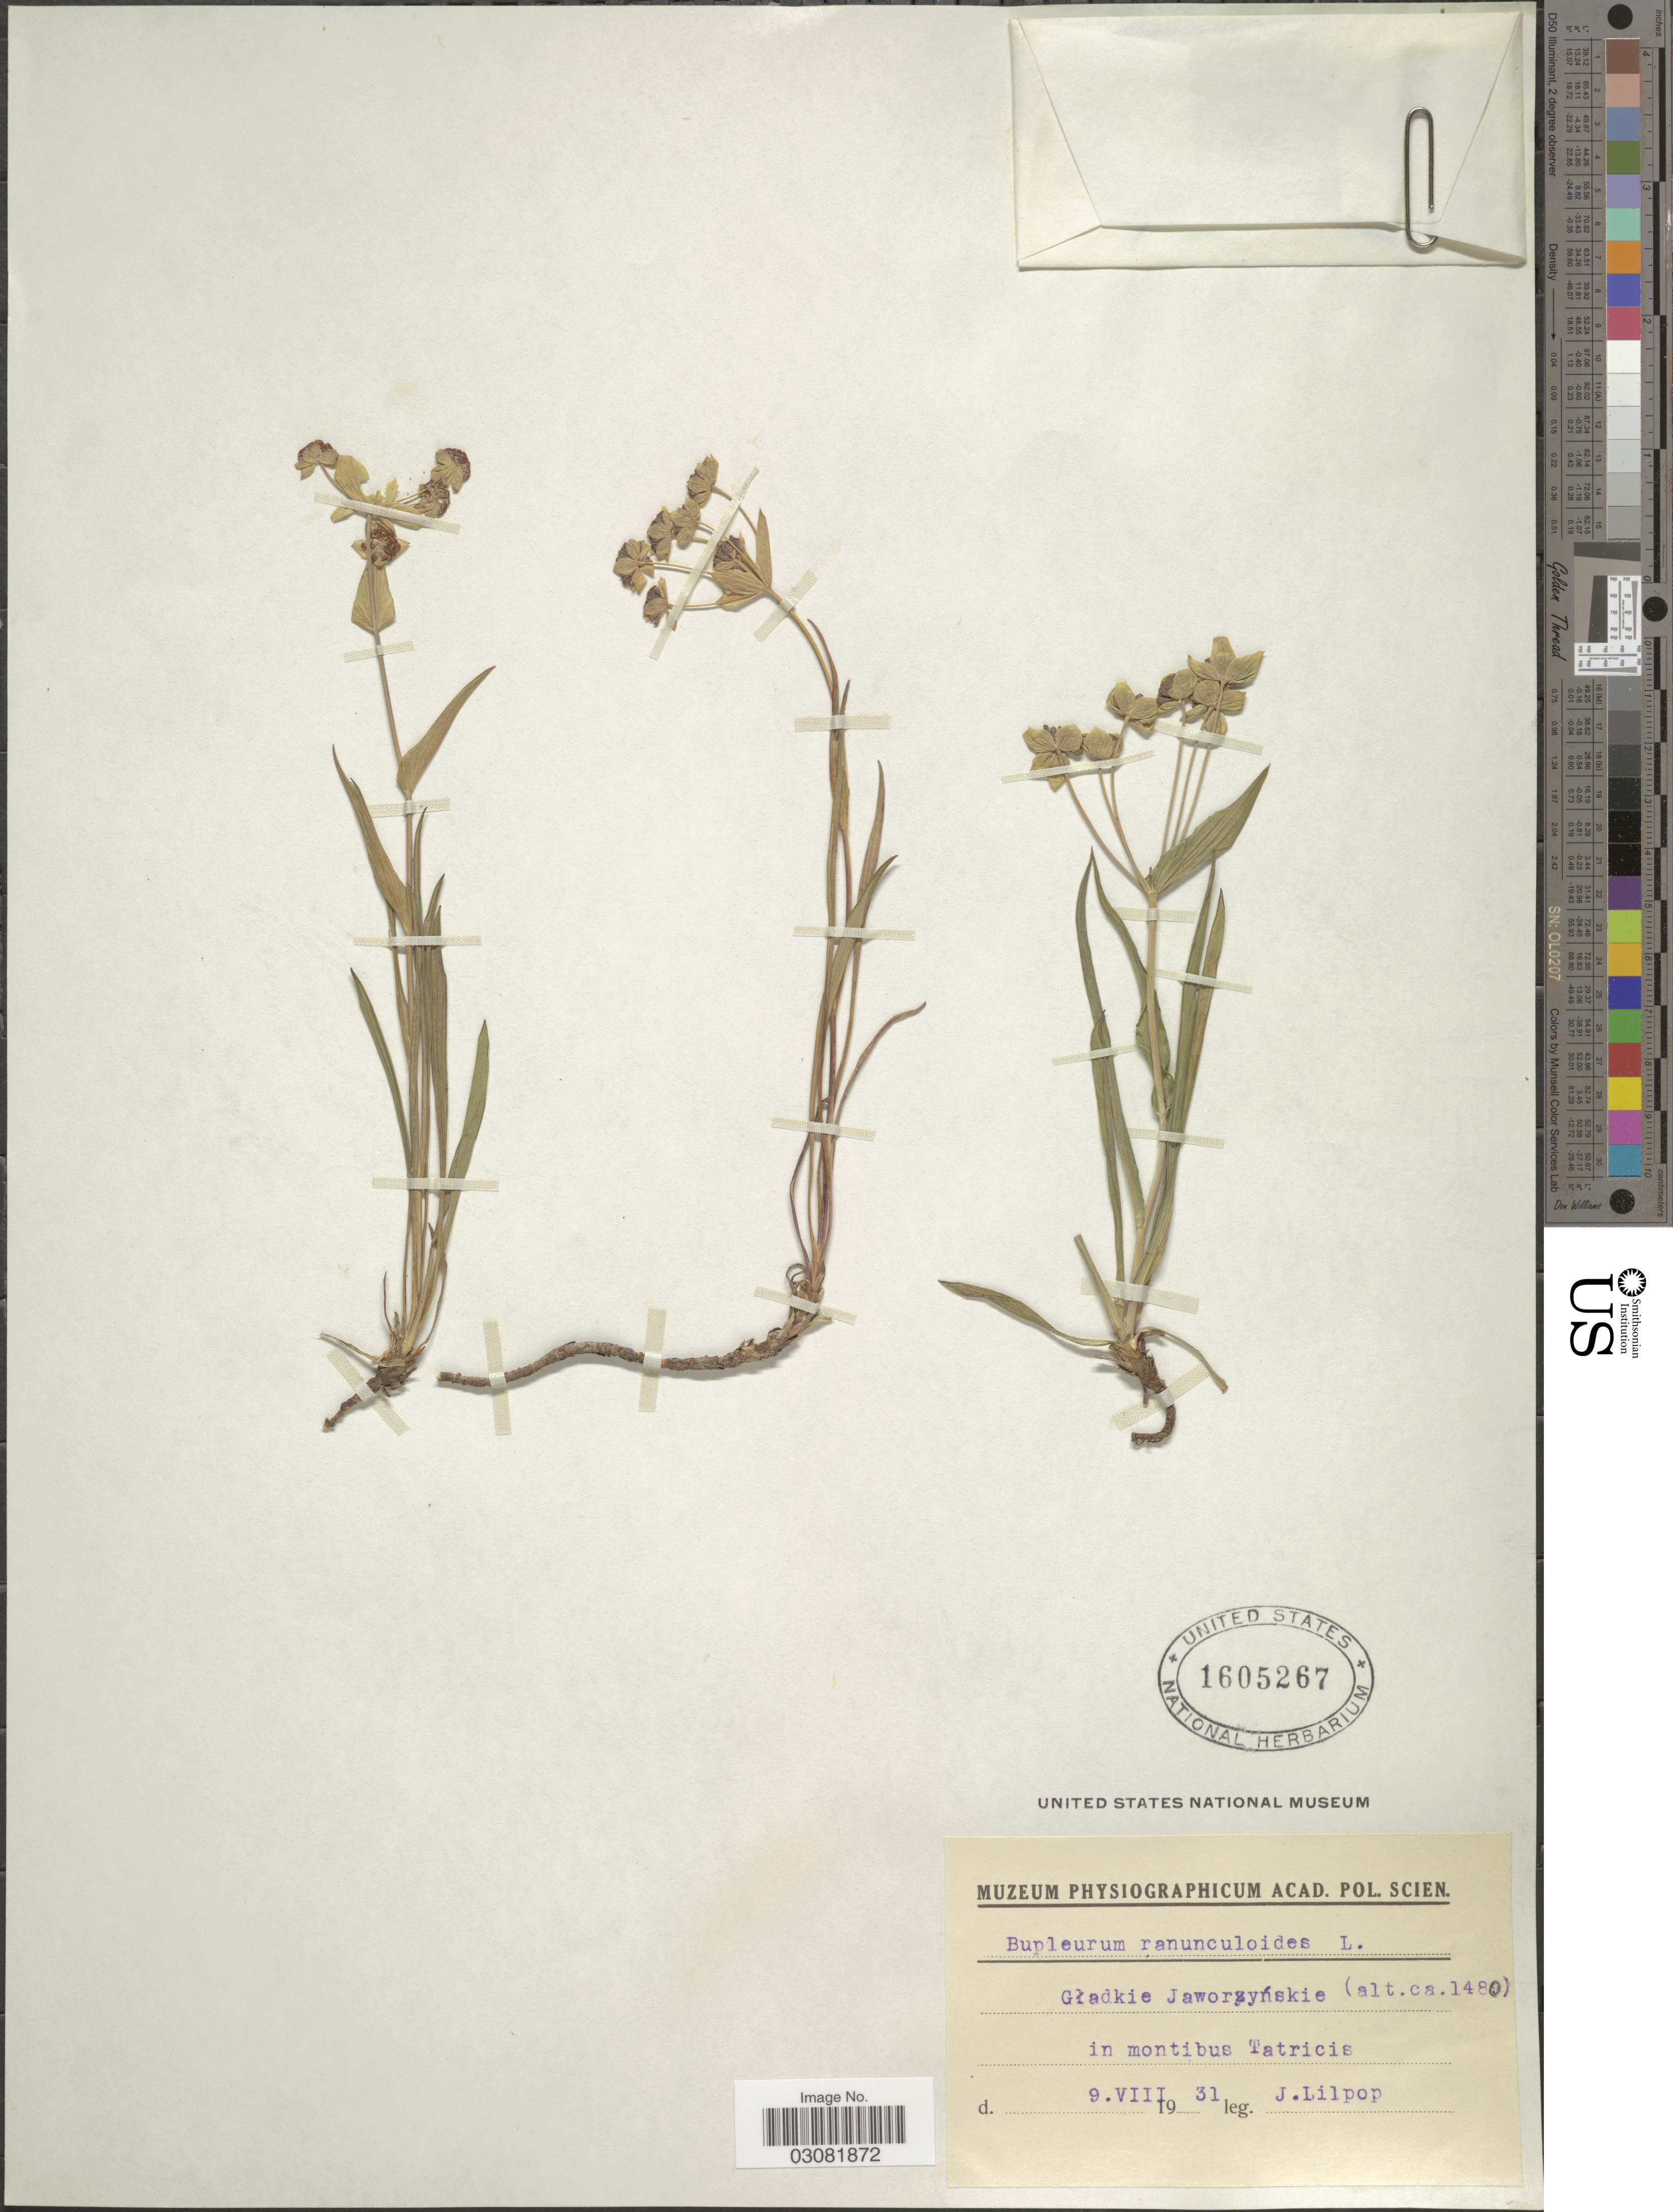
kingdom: Plantae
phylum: Tracheophyta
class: Magnoliopsida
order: Apiales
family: Apiaceae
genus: Bupleurum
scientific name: Bupleurum ranunculoides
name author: L.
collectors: J. Lilpop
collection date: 1931-08-09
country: Poland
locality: Gladkie Jaworzynskie in montibus Tatricis.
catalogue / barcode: US 1605267